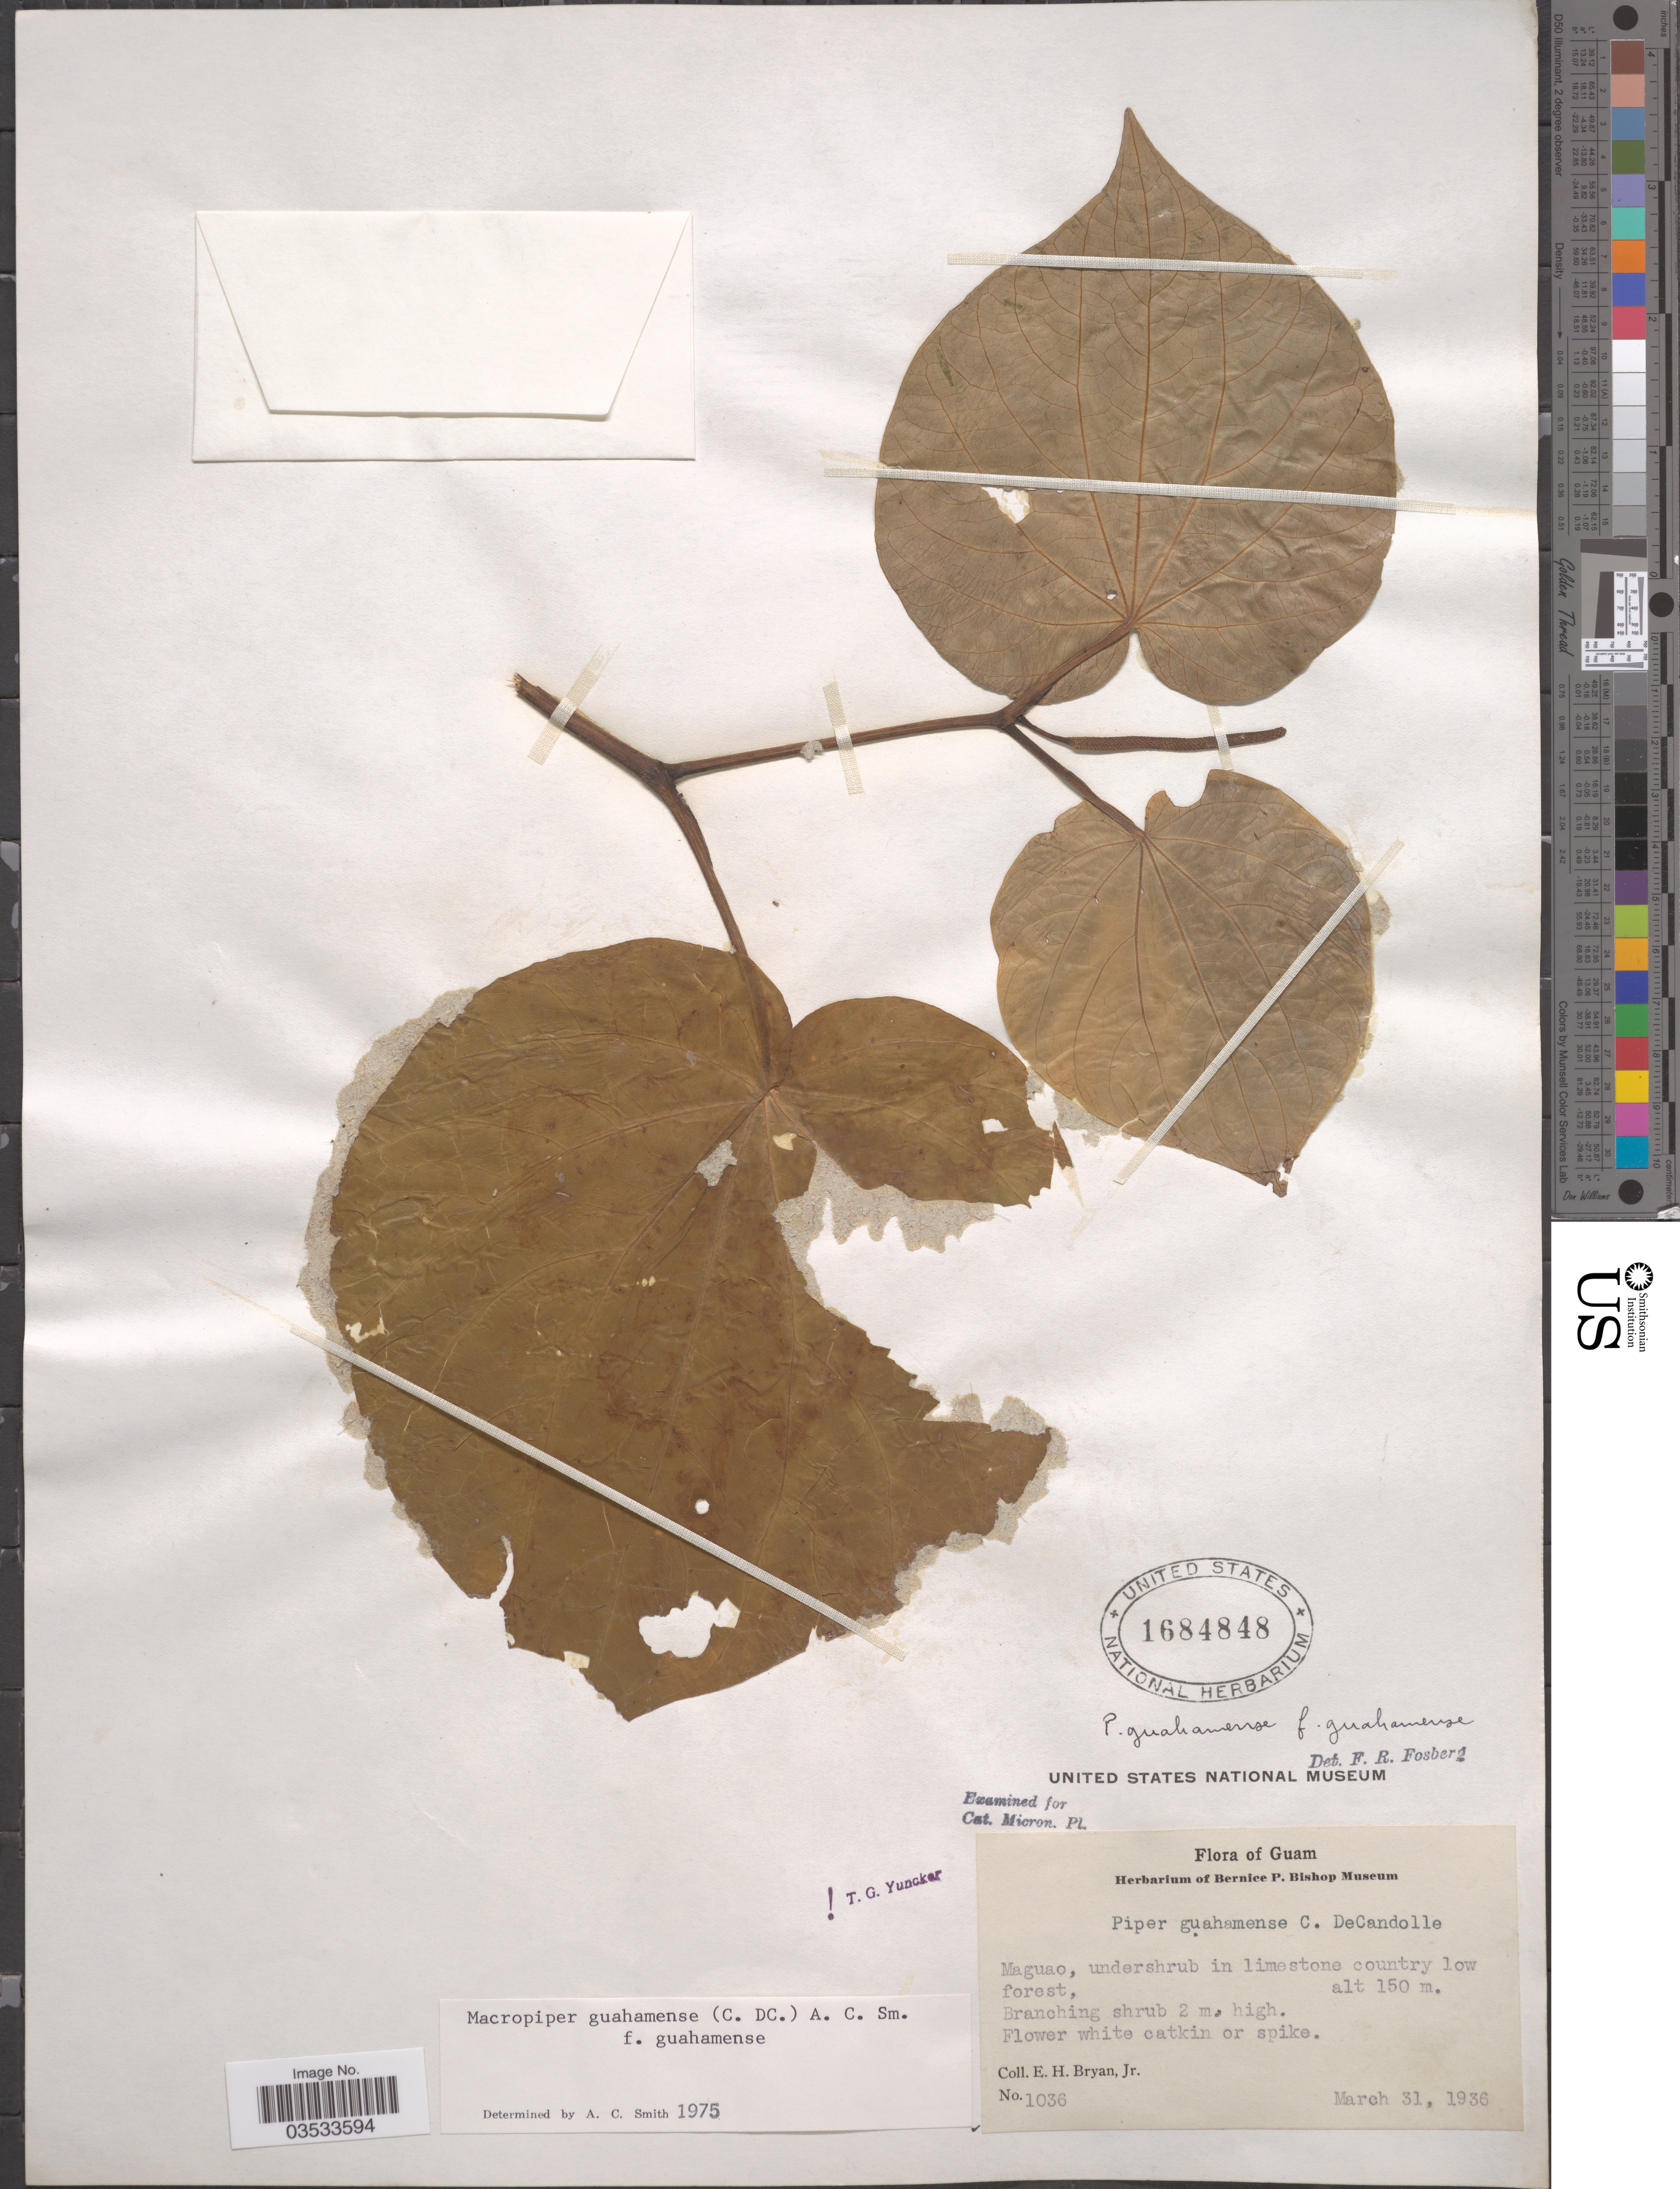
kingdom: Plantae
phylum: Tracheophyta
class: Magnoliopsida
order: Piperales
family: Piperaceae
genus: Piper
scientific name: Piper guahamense f. guahamense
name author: C. DC.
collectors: E. Bryan Jr.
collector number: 1036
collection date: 1936-03-31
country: Guam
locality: Maguao.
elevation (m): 150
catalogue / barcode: US 1684848